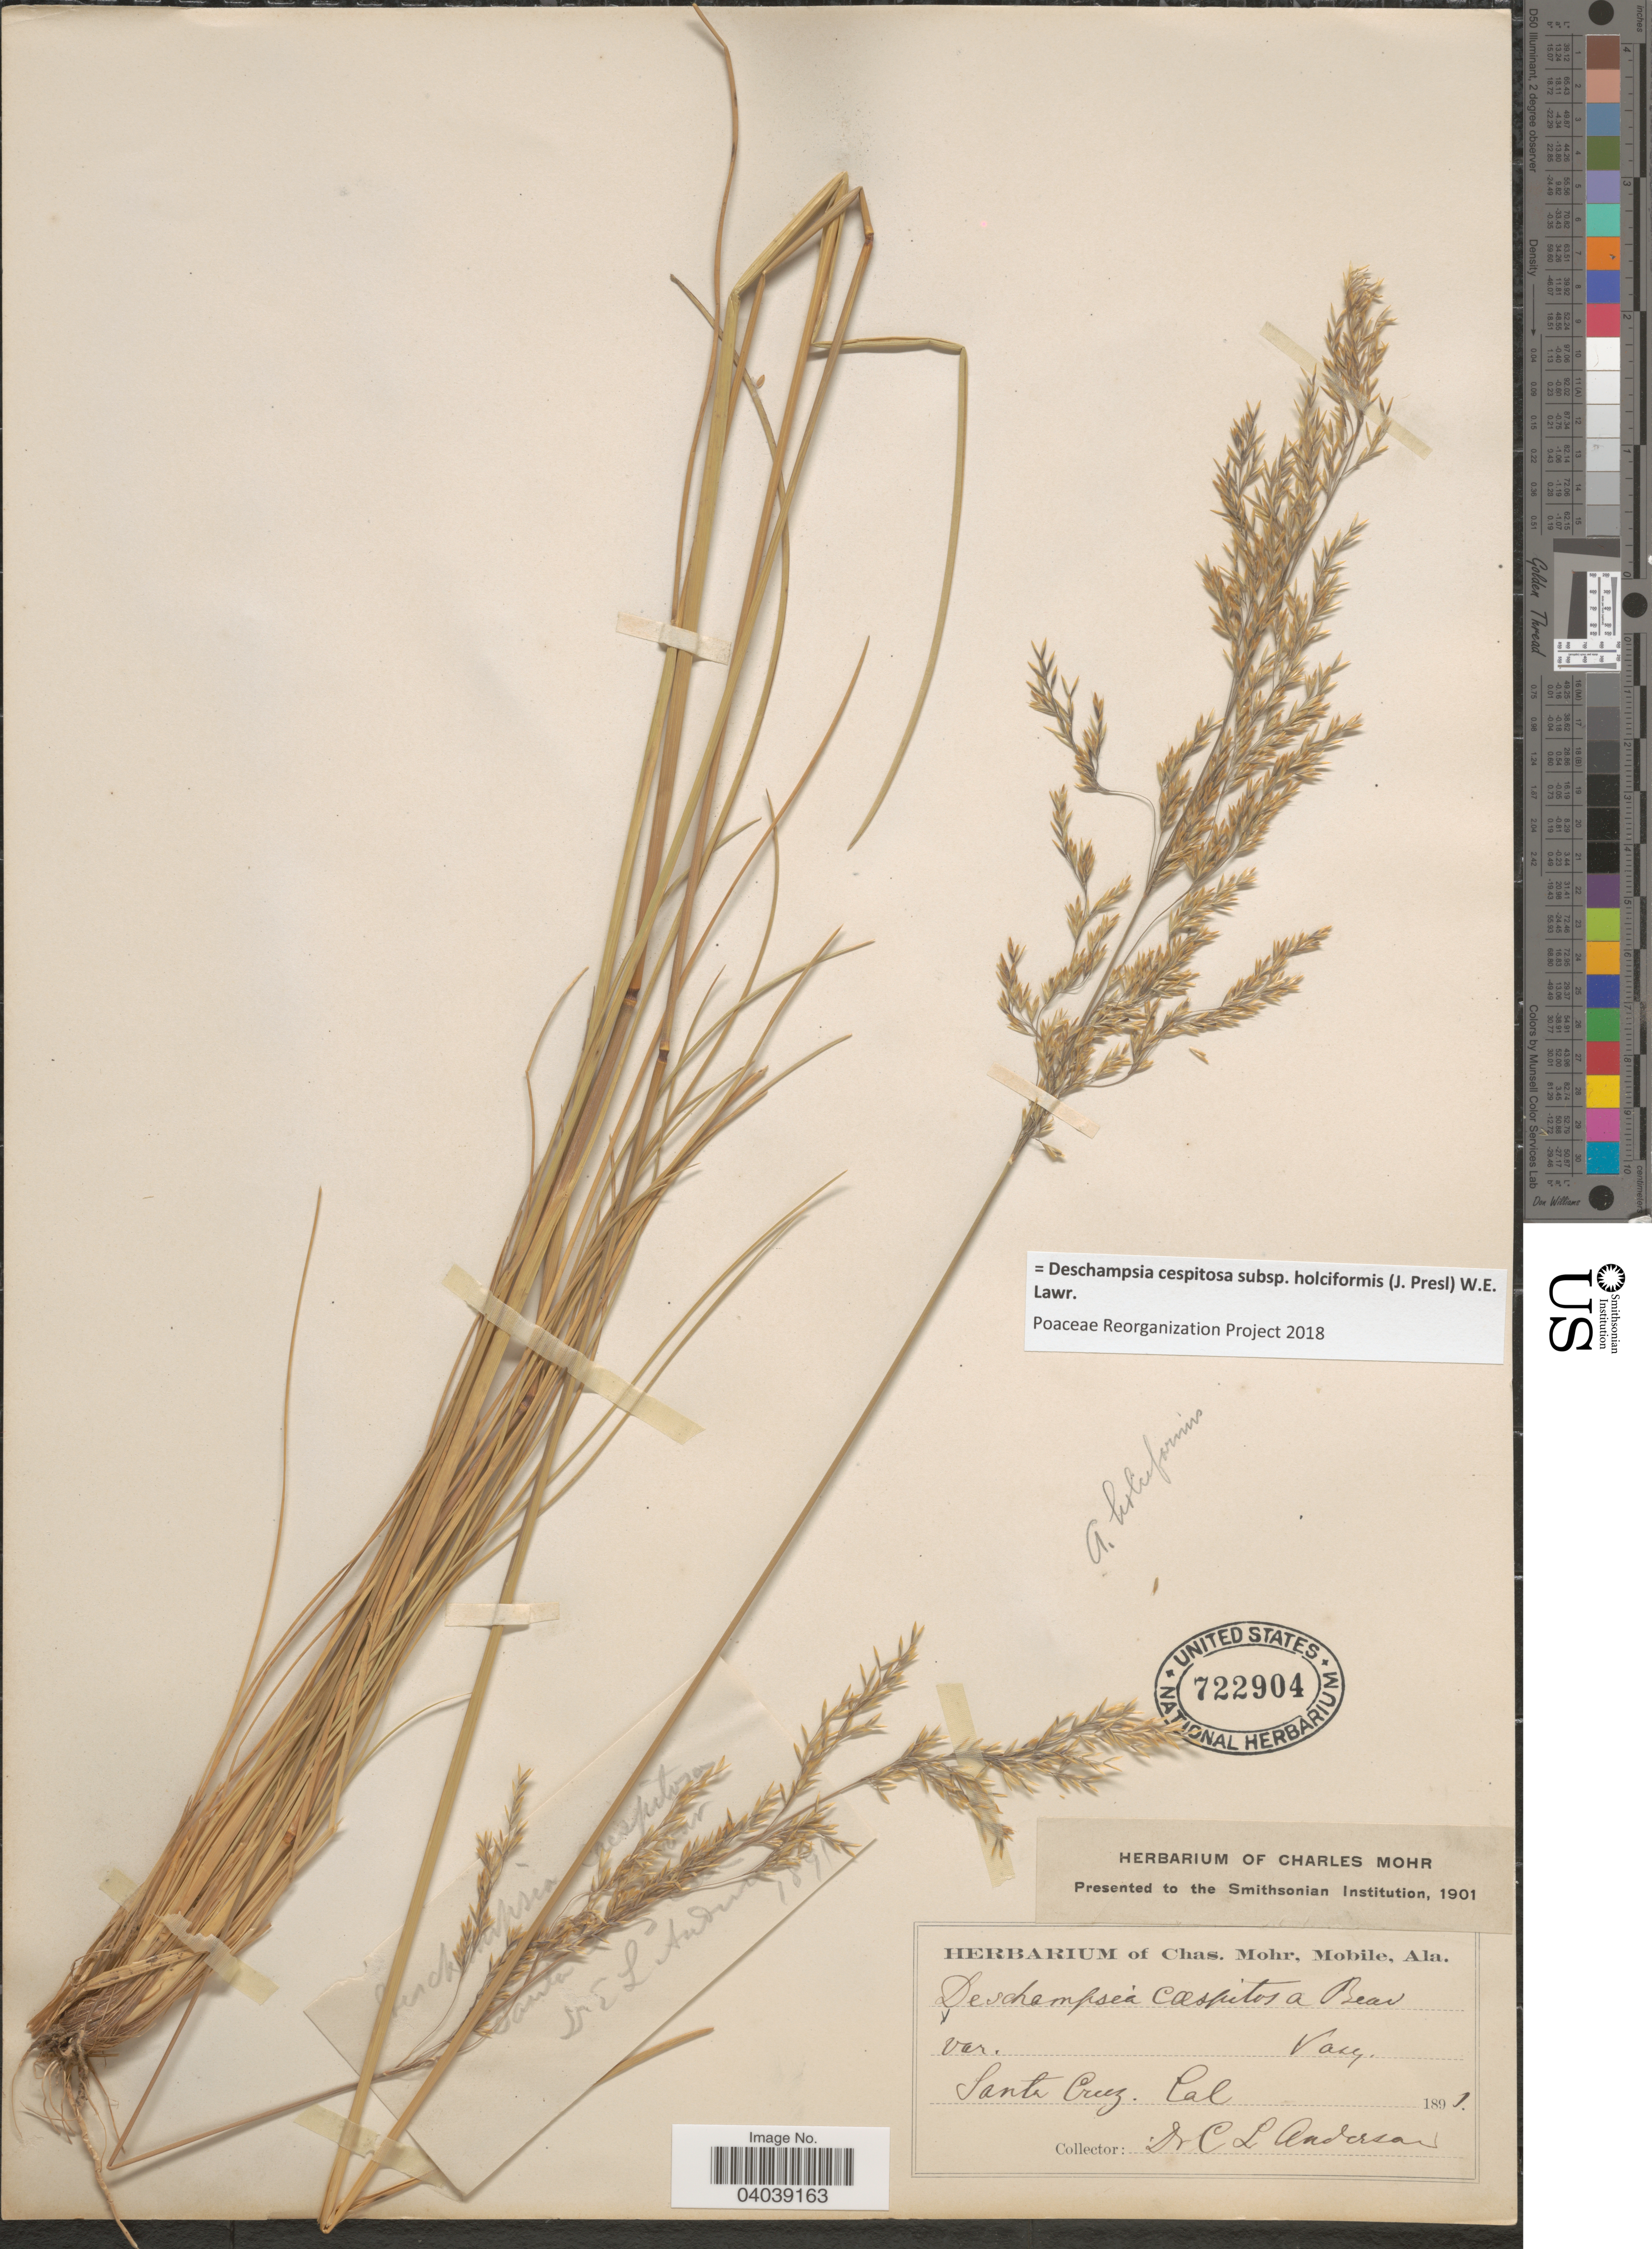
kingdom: Plantae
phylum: Tracheophyta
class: Liliopsida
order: Poales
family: Poaceae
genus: Deschampsia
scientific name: Deschampsia cespitosa subsp. holciformis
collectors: C. L. Anderson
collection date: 1891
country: United States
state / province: California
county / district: Santa Cruz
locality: Santa Cruz.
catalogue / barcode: US 722904